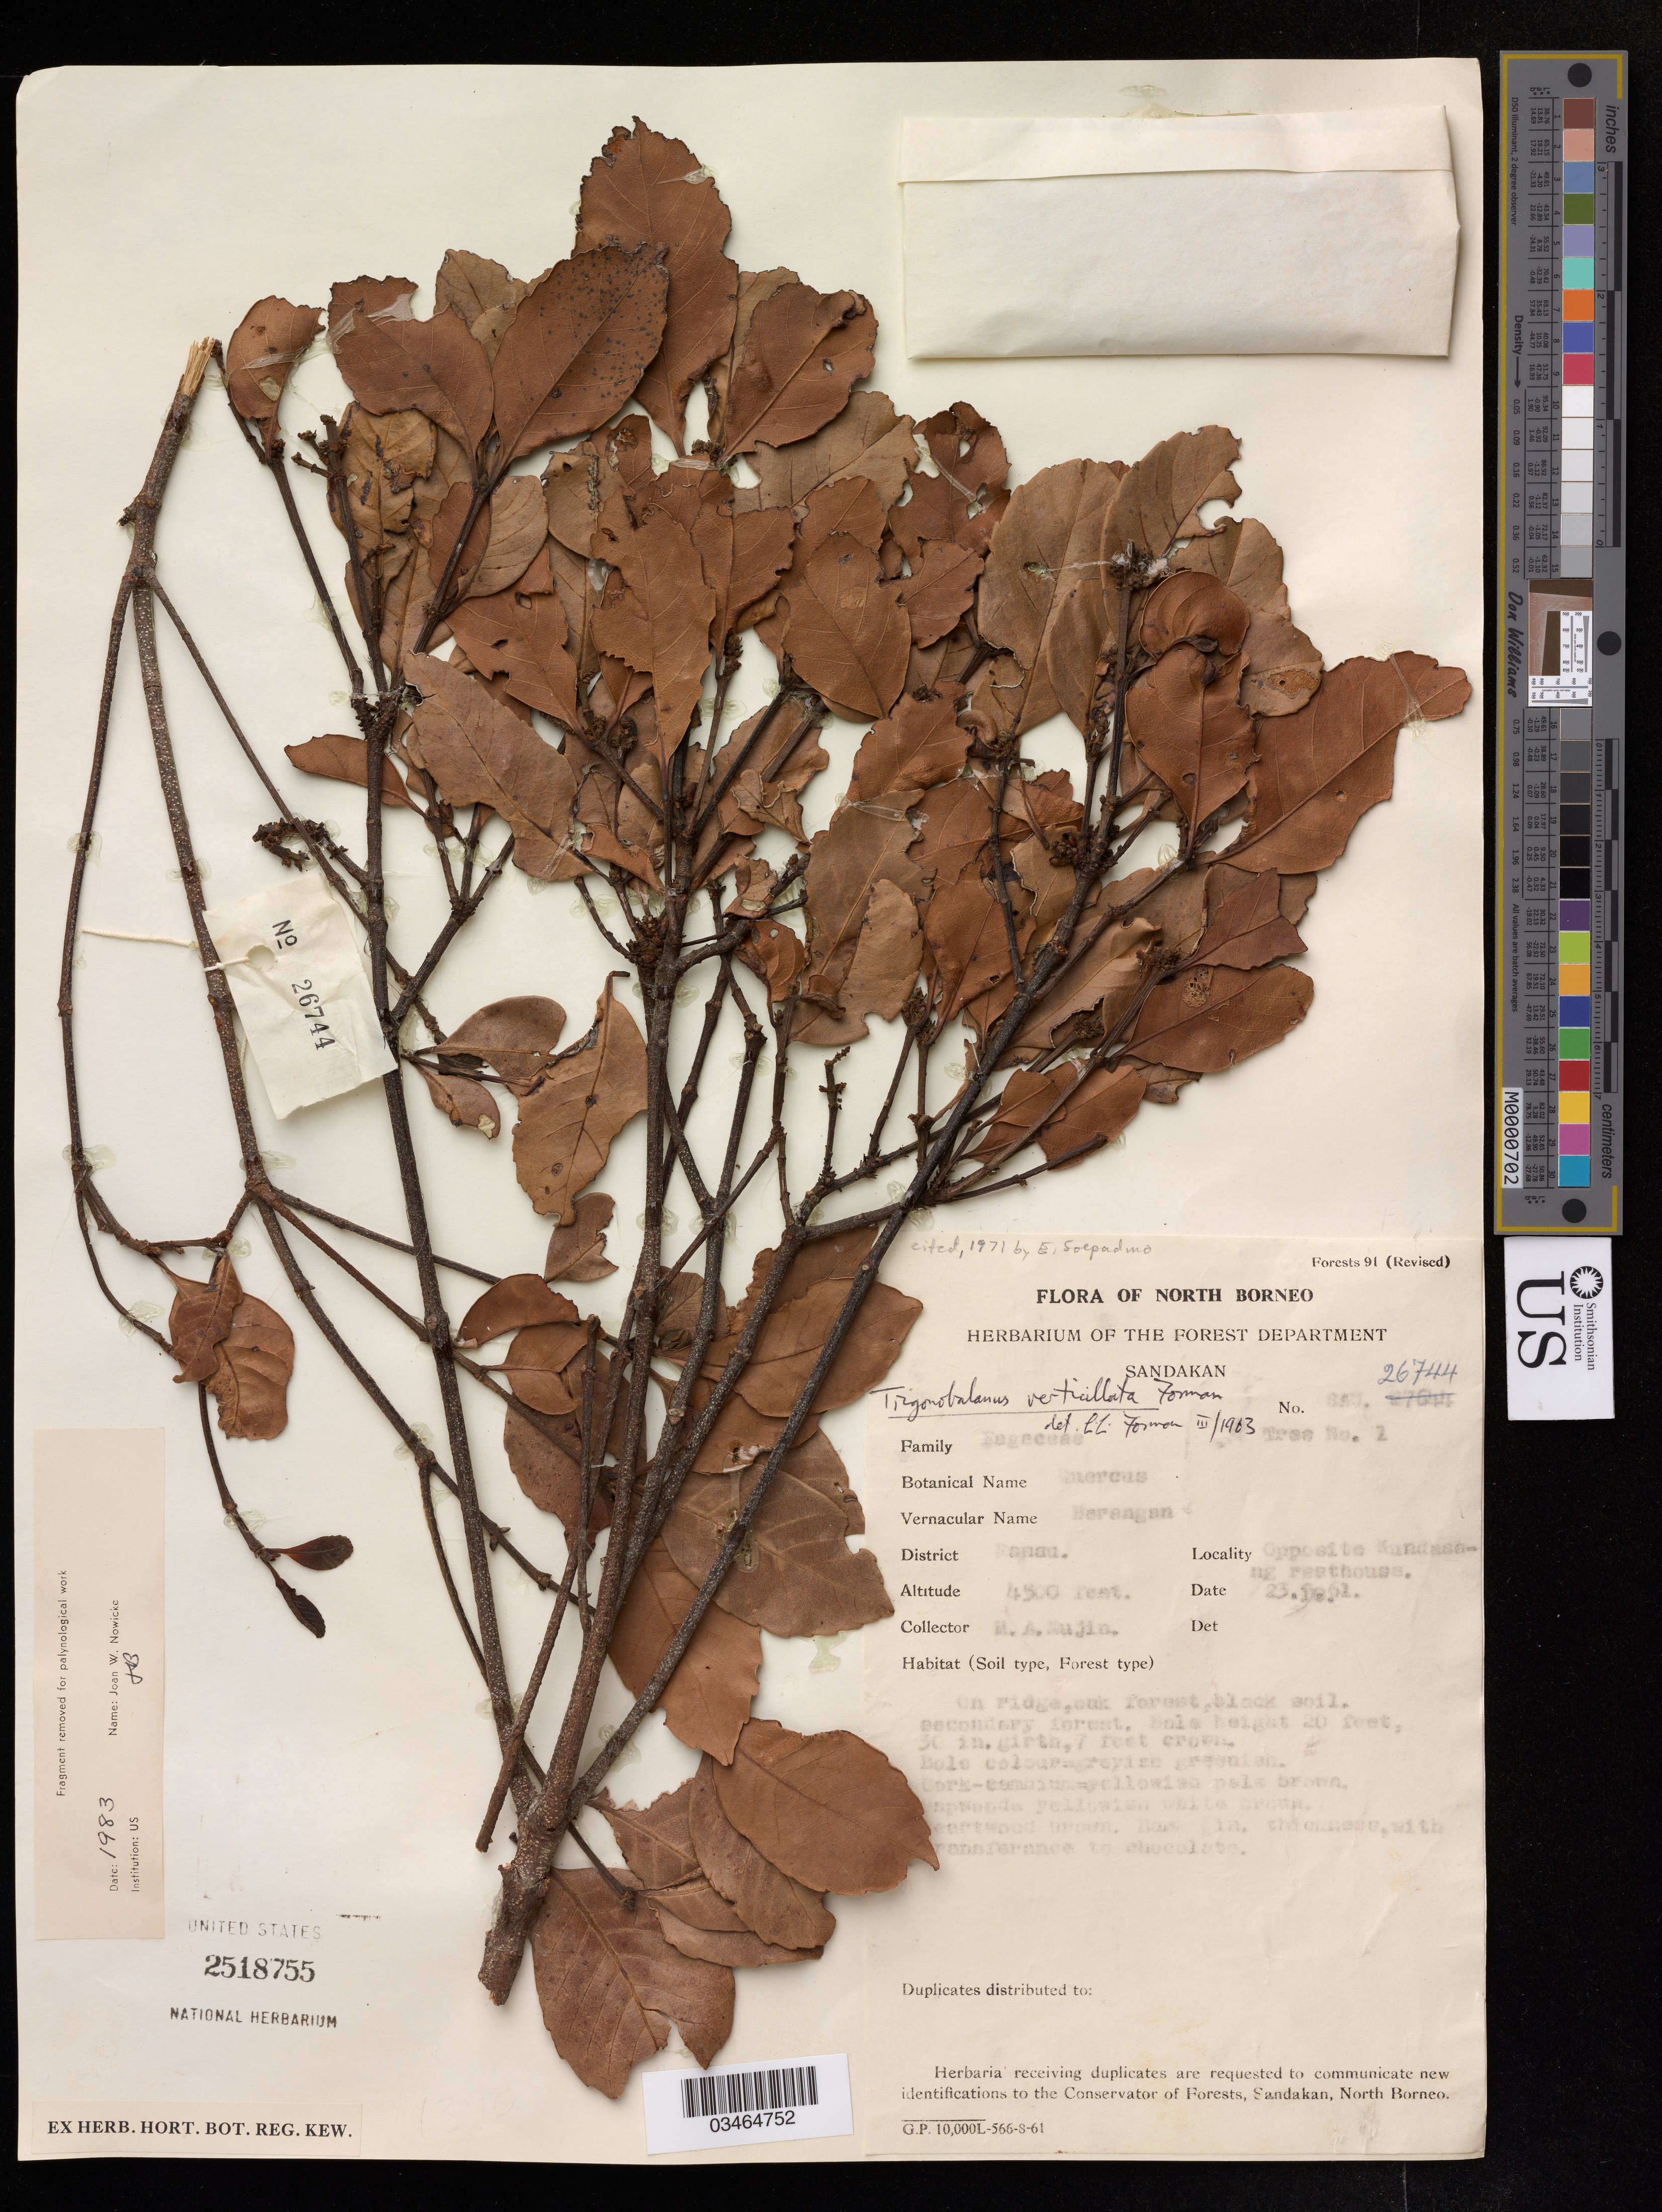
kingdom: Plantae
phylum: Tracheophyta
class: Magnoliopsida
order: Fagales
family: Fagaceae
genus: Trigonobalanus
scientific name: Trigonobalanus verticillata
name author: Forman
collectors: M. Mujin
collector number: SAN 26744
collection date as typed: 23 Oct61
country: Malaysia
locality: North Borneo, Ranau, Opposite Kundasang resthouse.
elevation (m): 1372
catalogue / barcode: US 2518755